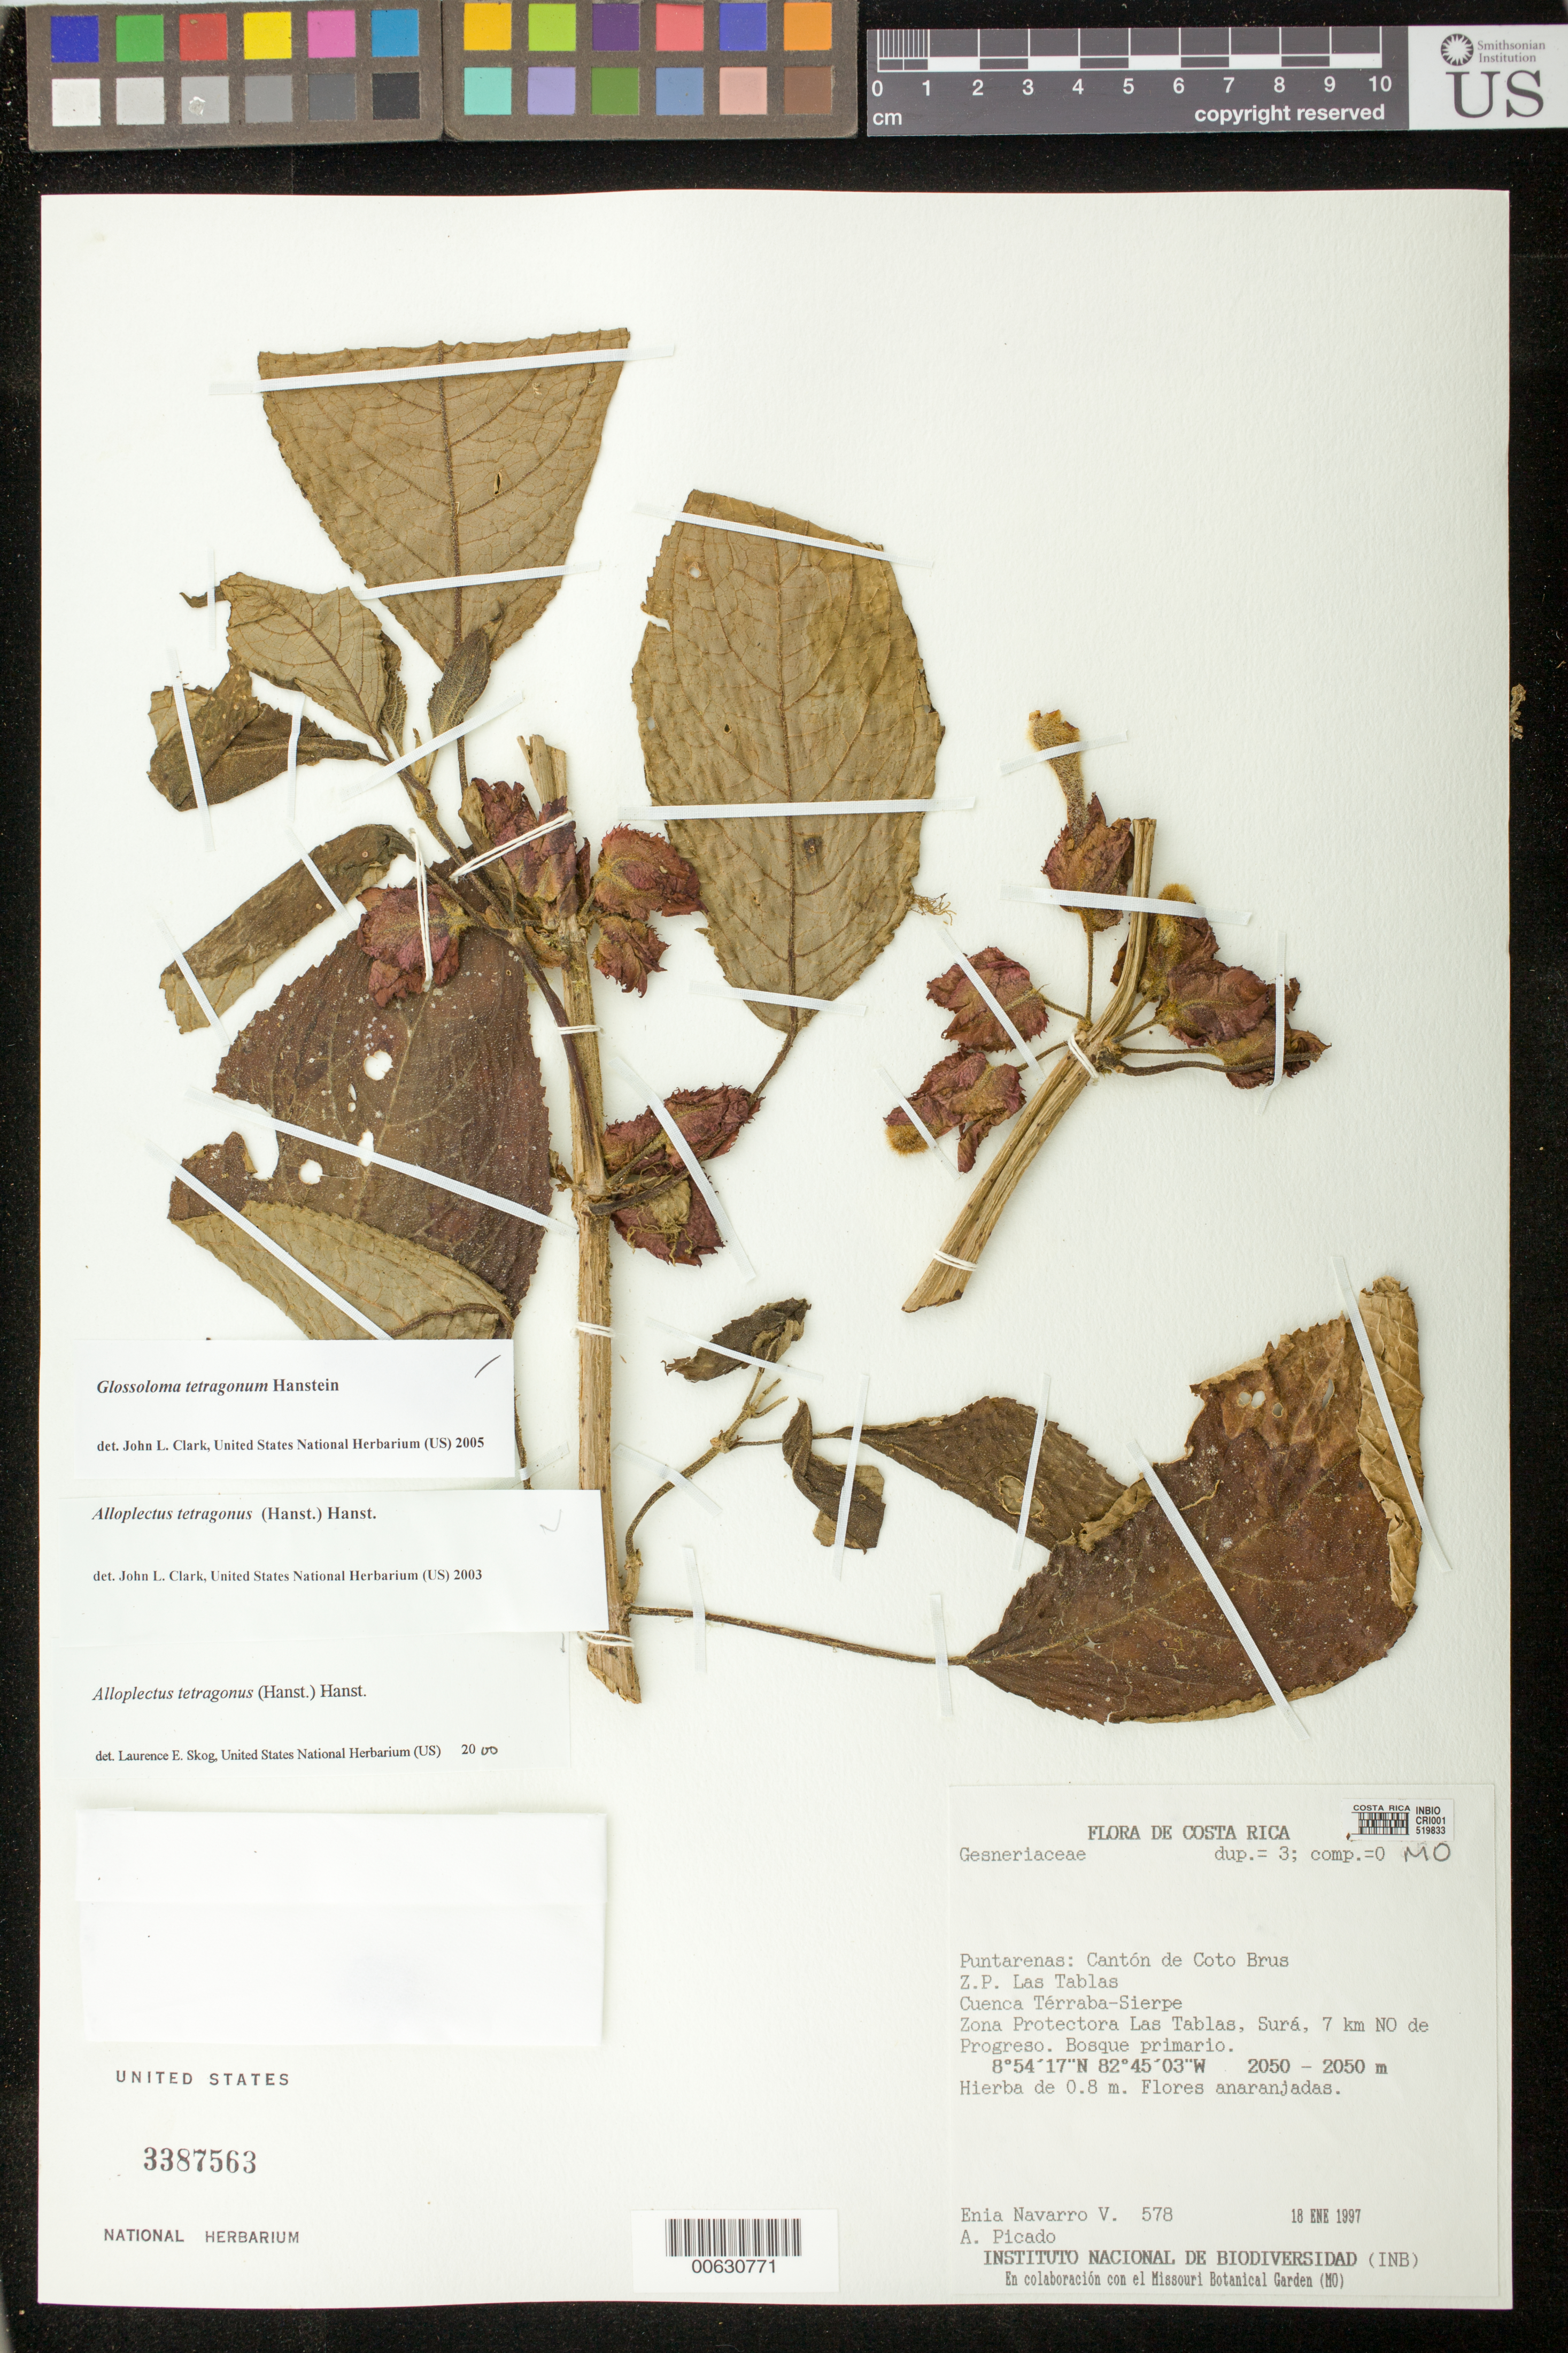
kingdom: Plantae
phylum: Tracheophyta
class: Magnoliopsida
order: Lamiales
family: Gesneriaceae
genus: Glossoloma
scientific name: Glossoloma tetragonum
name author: Hanst.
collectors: E. Navarro & A. Picado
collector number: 578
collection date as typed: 18 Jan 1997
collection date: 1997-01-18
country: Costa Rica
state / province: Puntarenas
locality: Cantón de Coto Brus, Z.P. Las Tablas, Cuenca Térraba-Sierpe, Zona Protectora Las Tablas, Surá, 7 km NO de Progreso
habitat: Bosque primario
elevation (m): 2050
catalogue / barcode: US 3387563